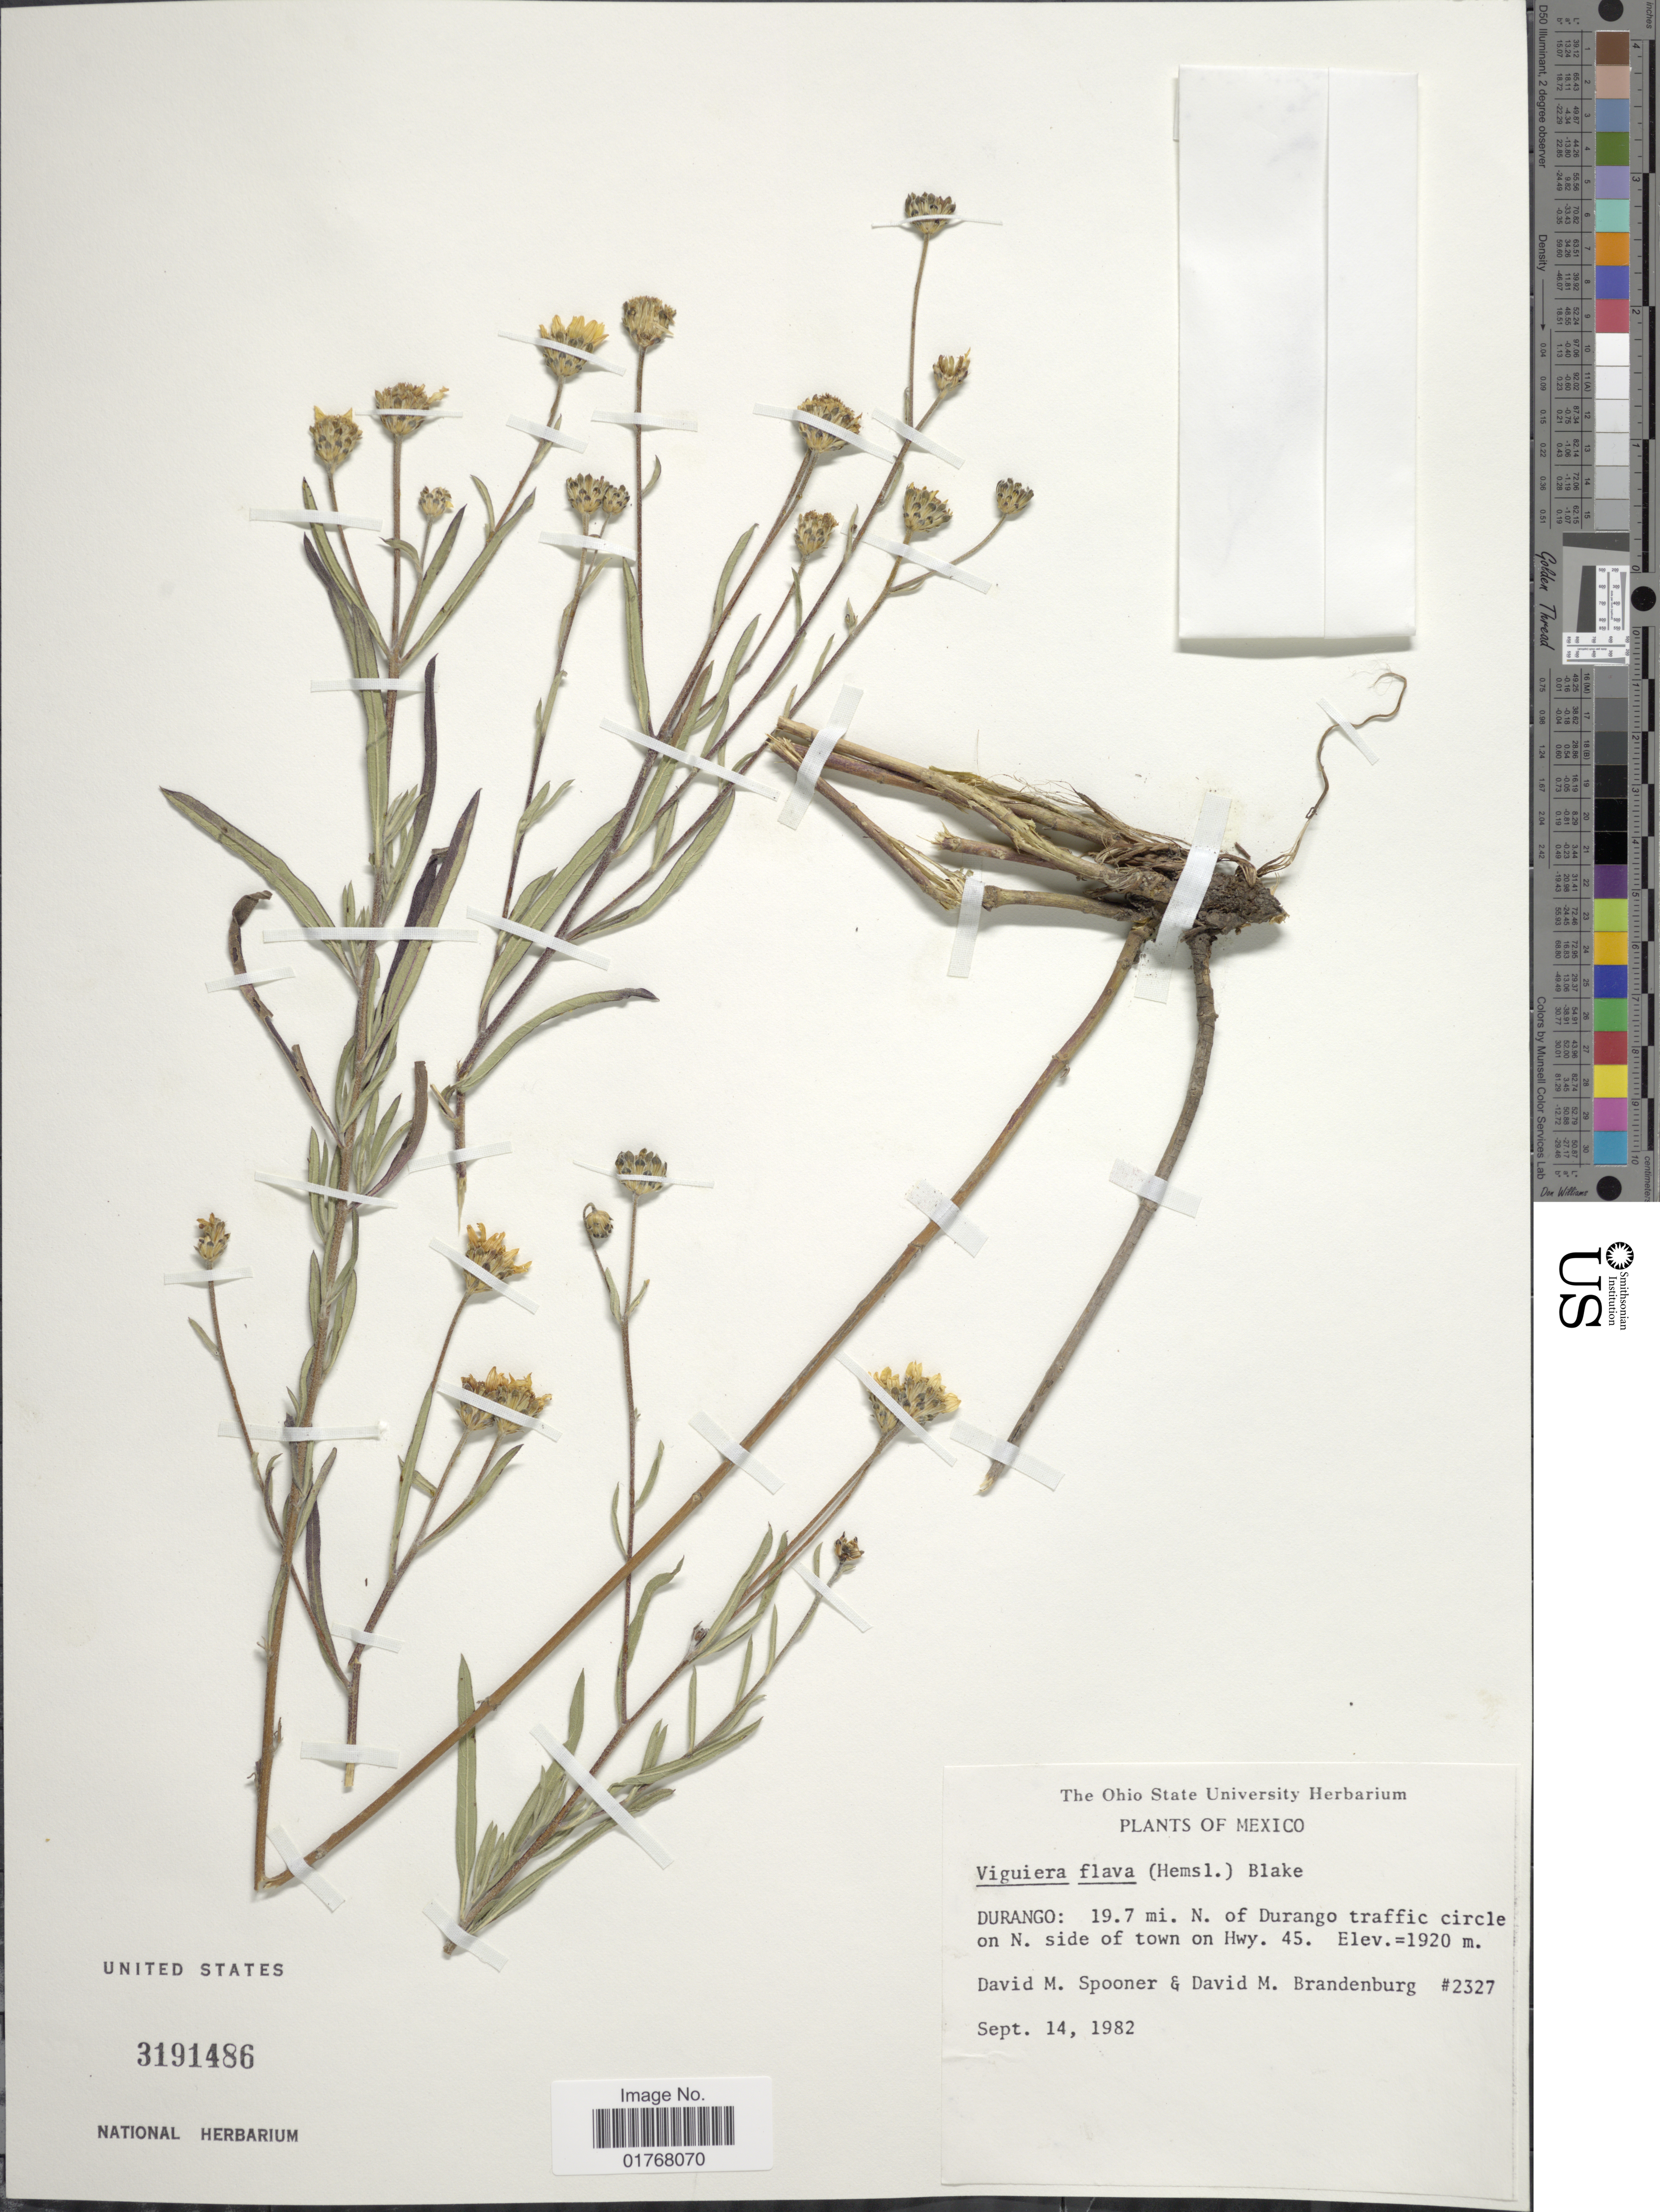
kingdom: Plantae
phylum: Tracheophyta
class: Magnoliopsida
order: Asterales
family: Asteraceae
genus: Viguiera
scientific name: Viguiera flava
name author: (Hemsl.) Blake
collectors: D. Spooner & D. Brandenburg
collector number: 2327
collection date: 1982-09-14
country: Mexico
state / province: Durango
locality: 19.7 mi N of Durango traffic circle on N. side of town on Hwy 45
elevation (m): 1920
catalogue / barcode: US 3191486